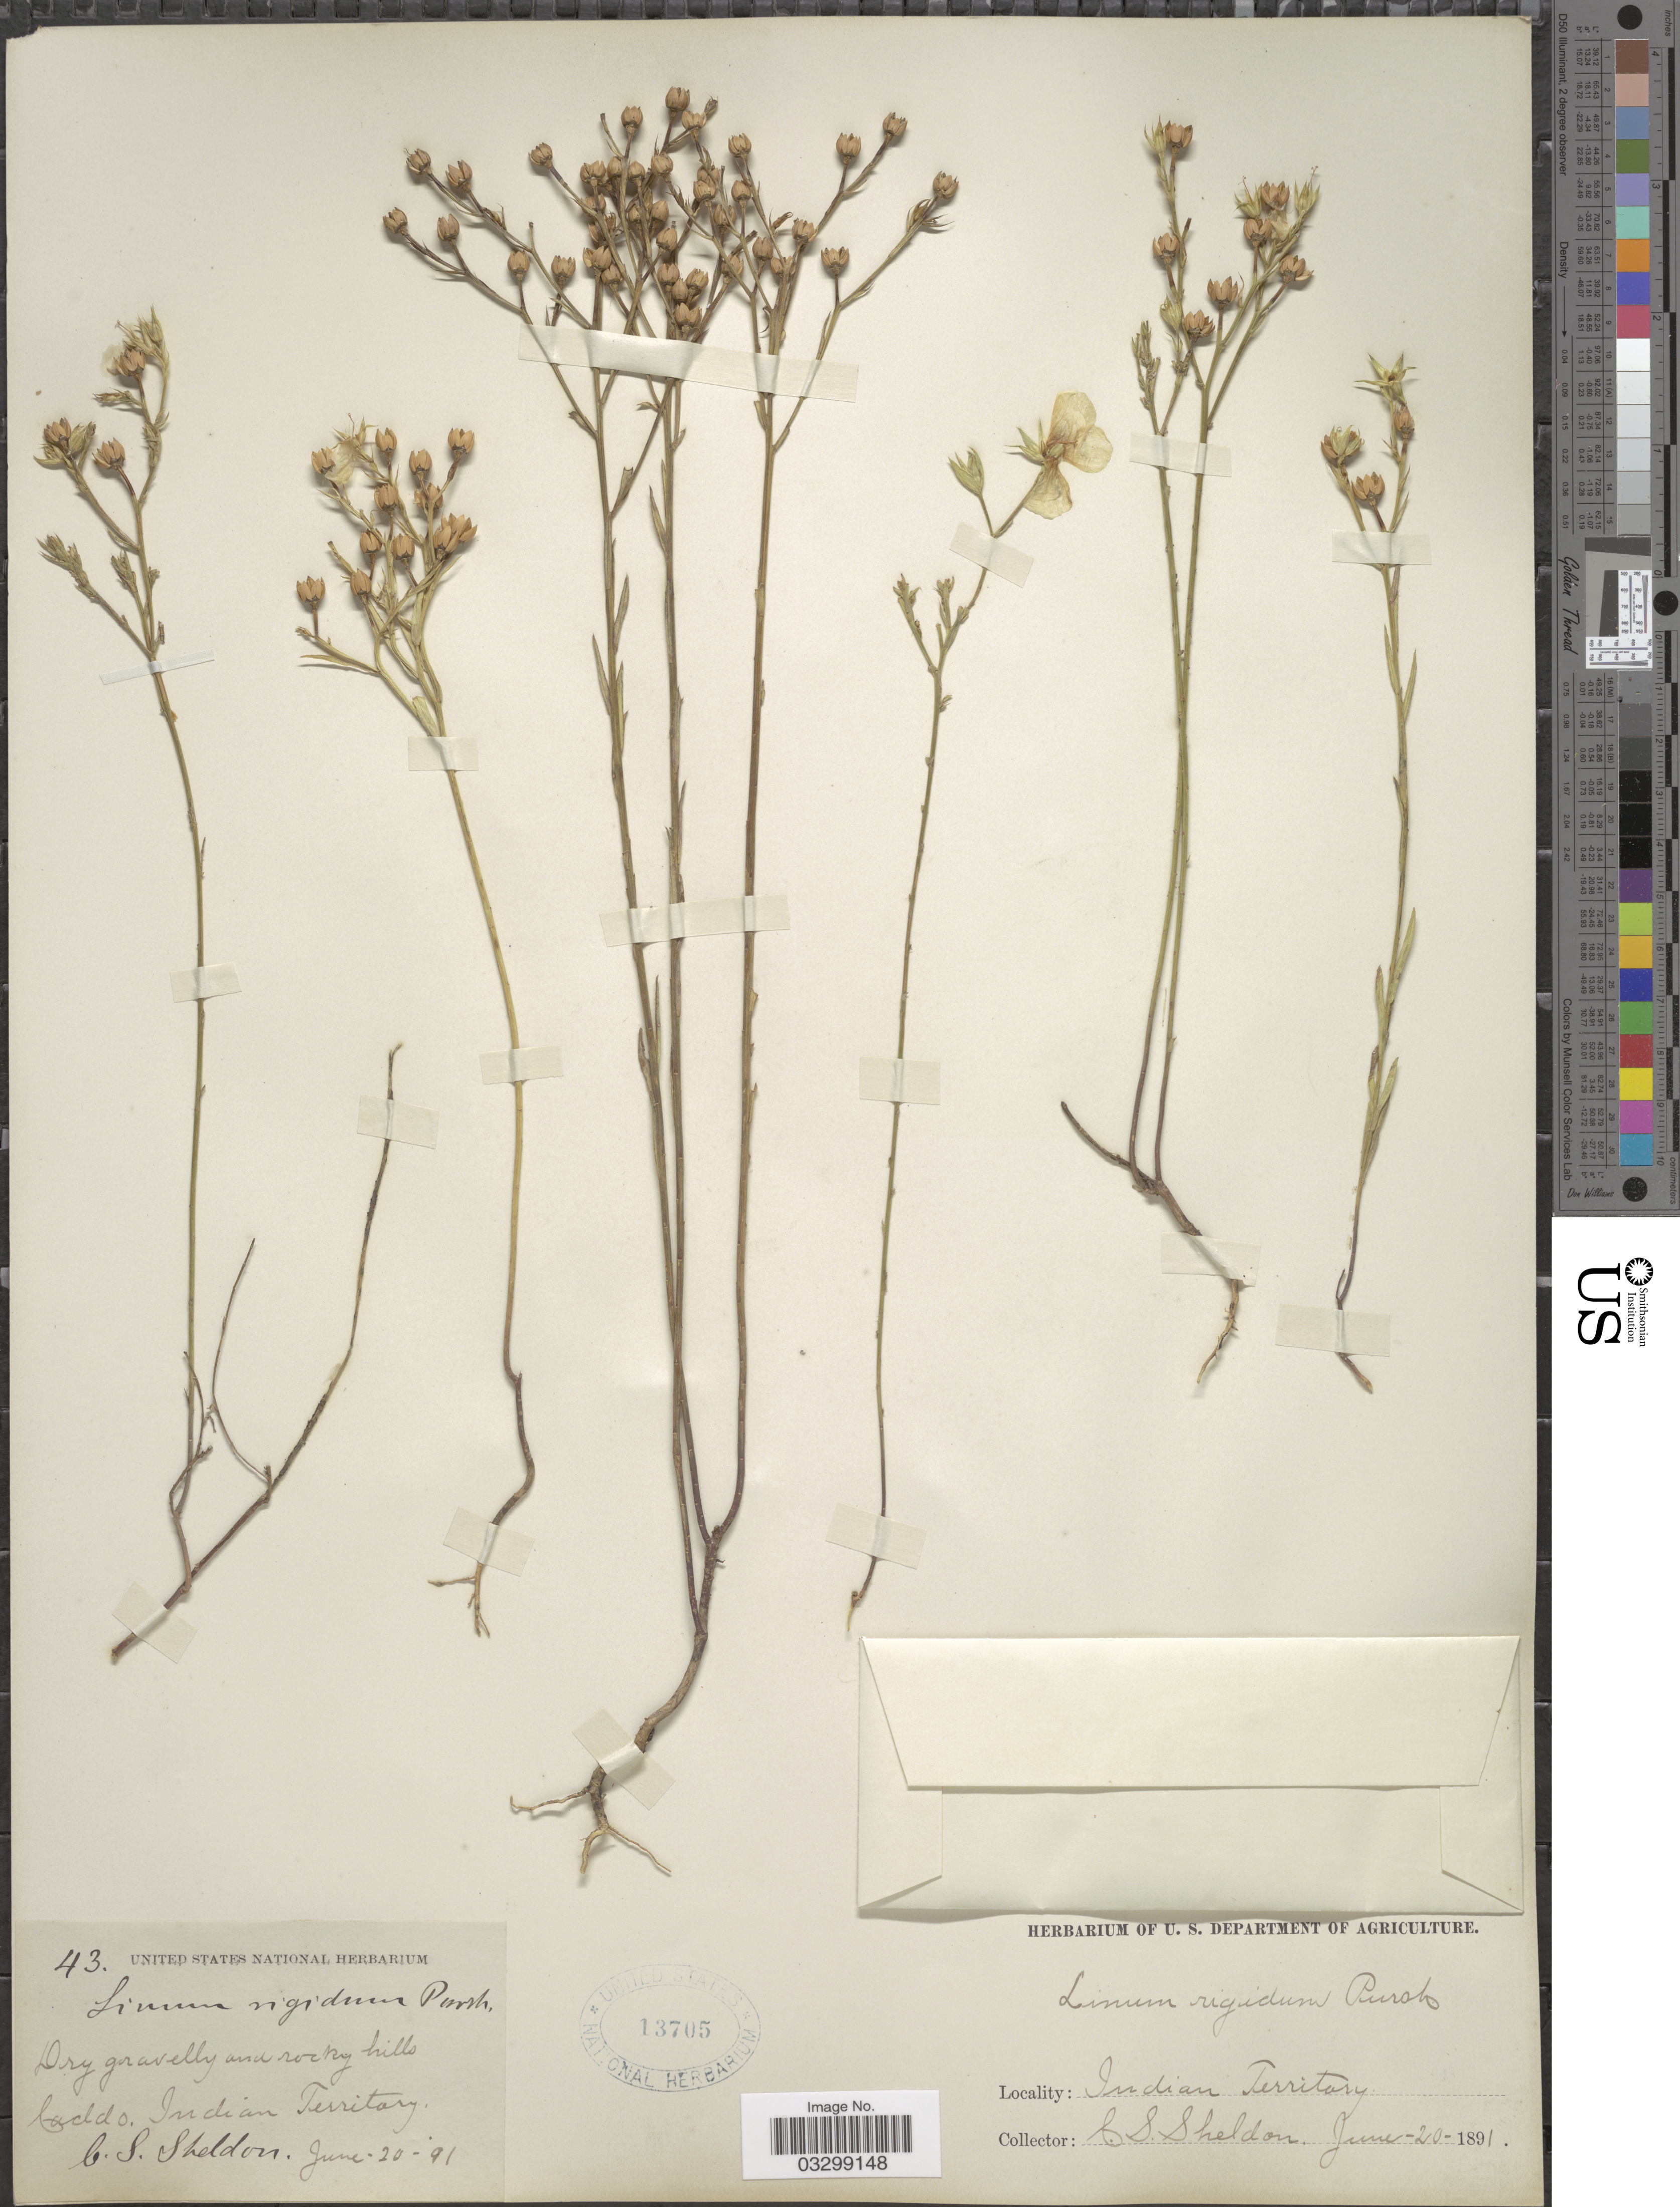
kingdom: Plantae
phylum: Tracheophyta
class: Magnoliopsida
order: Malpighiales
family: Linaceae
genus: Linum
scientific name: Linum rigidum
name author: Pursh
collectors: C. S. Sheldon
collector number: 43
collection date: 1891-06-20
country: United States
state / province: Oklahoma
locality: Caddo. Indian Territory.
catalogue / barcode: US 13705